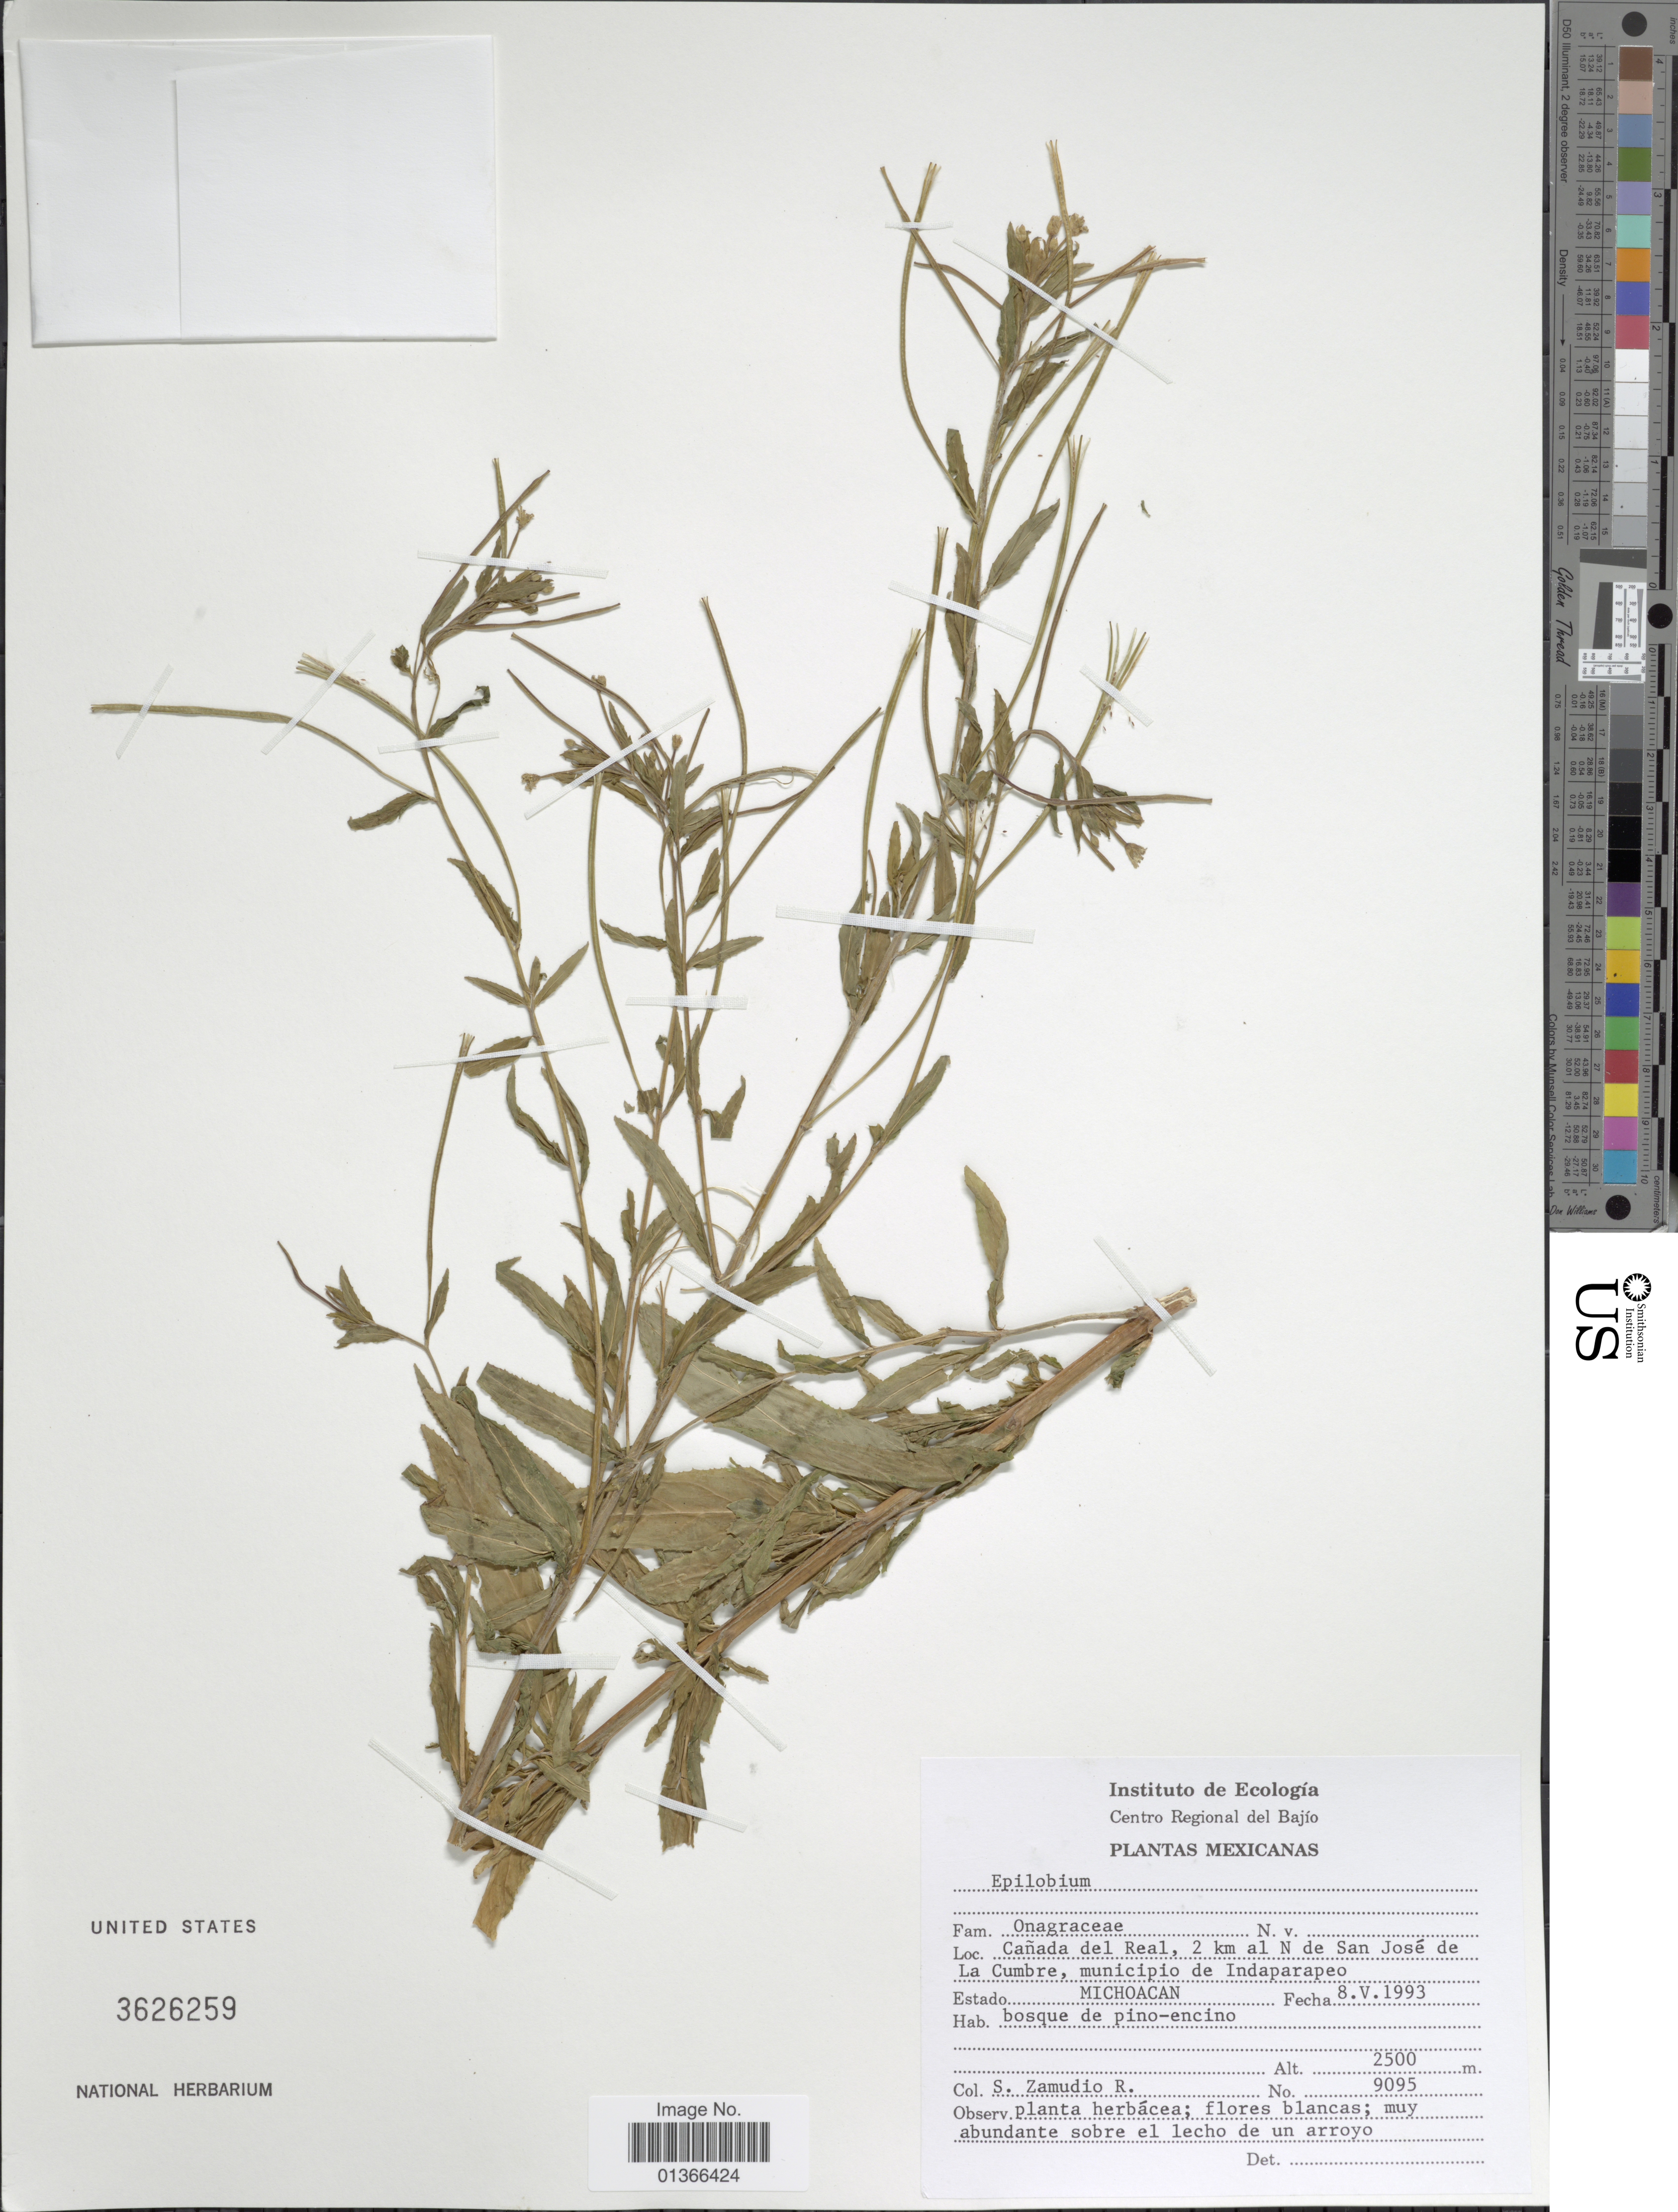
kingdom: Plantae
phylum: Tracheophyta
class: Magnoliopsida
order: Myrtales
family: Onagraceae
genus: Epilobium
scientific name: Epilobium sp.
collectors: S. Zamudio Ruíz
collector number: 9095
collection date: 1993-05-08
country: Mexico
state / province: Michoacán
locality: Cañada del Real, 2 km al N de San José de La Cumbre, municipio de Indaparapeo.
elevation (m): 2500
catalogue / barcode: US 3626259